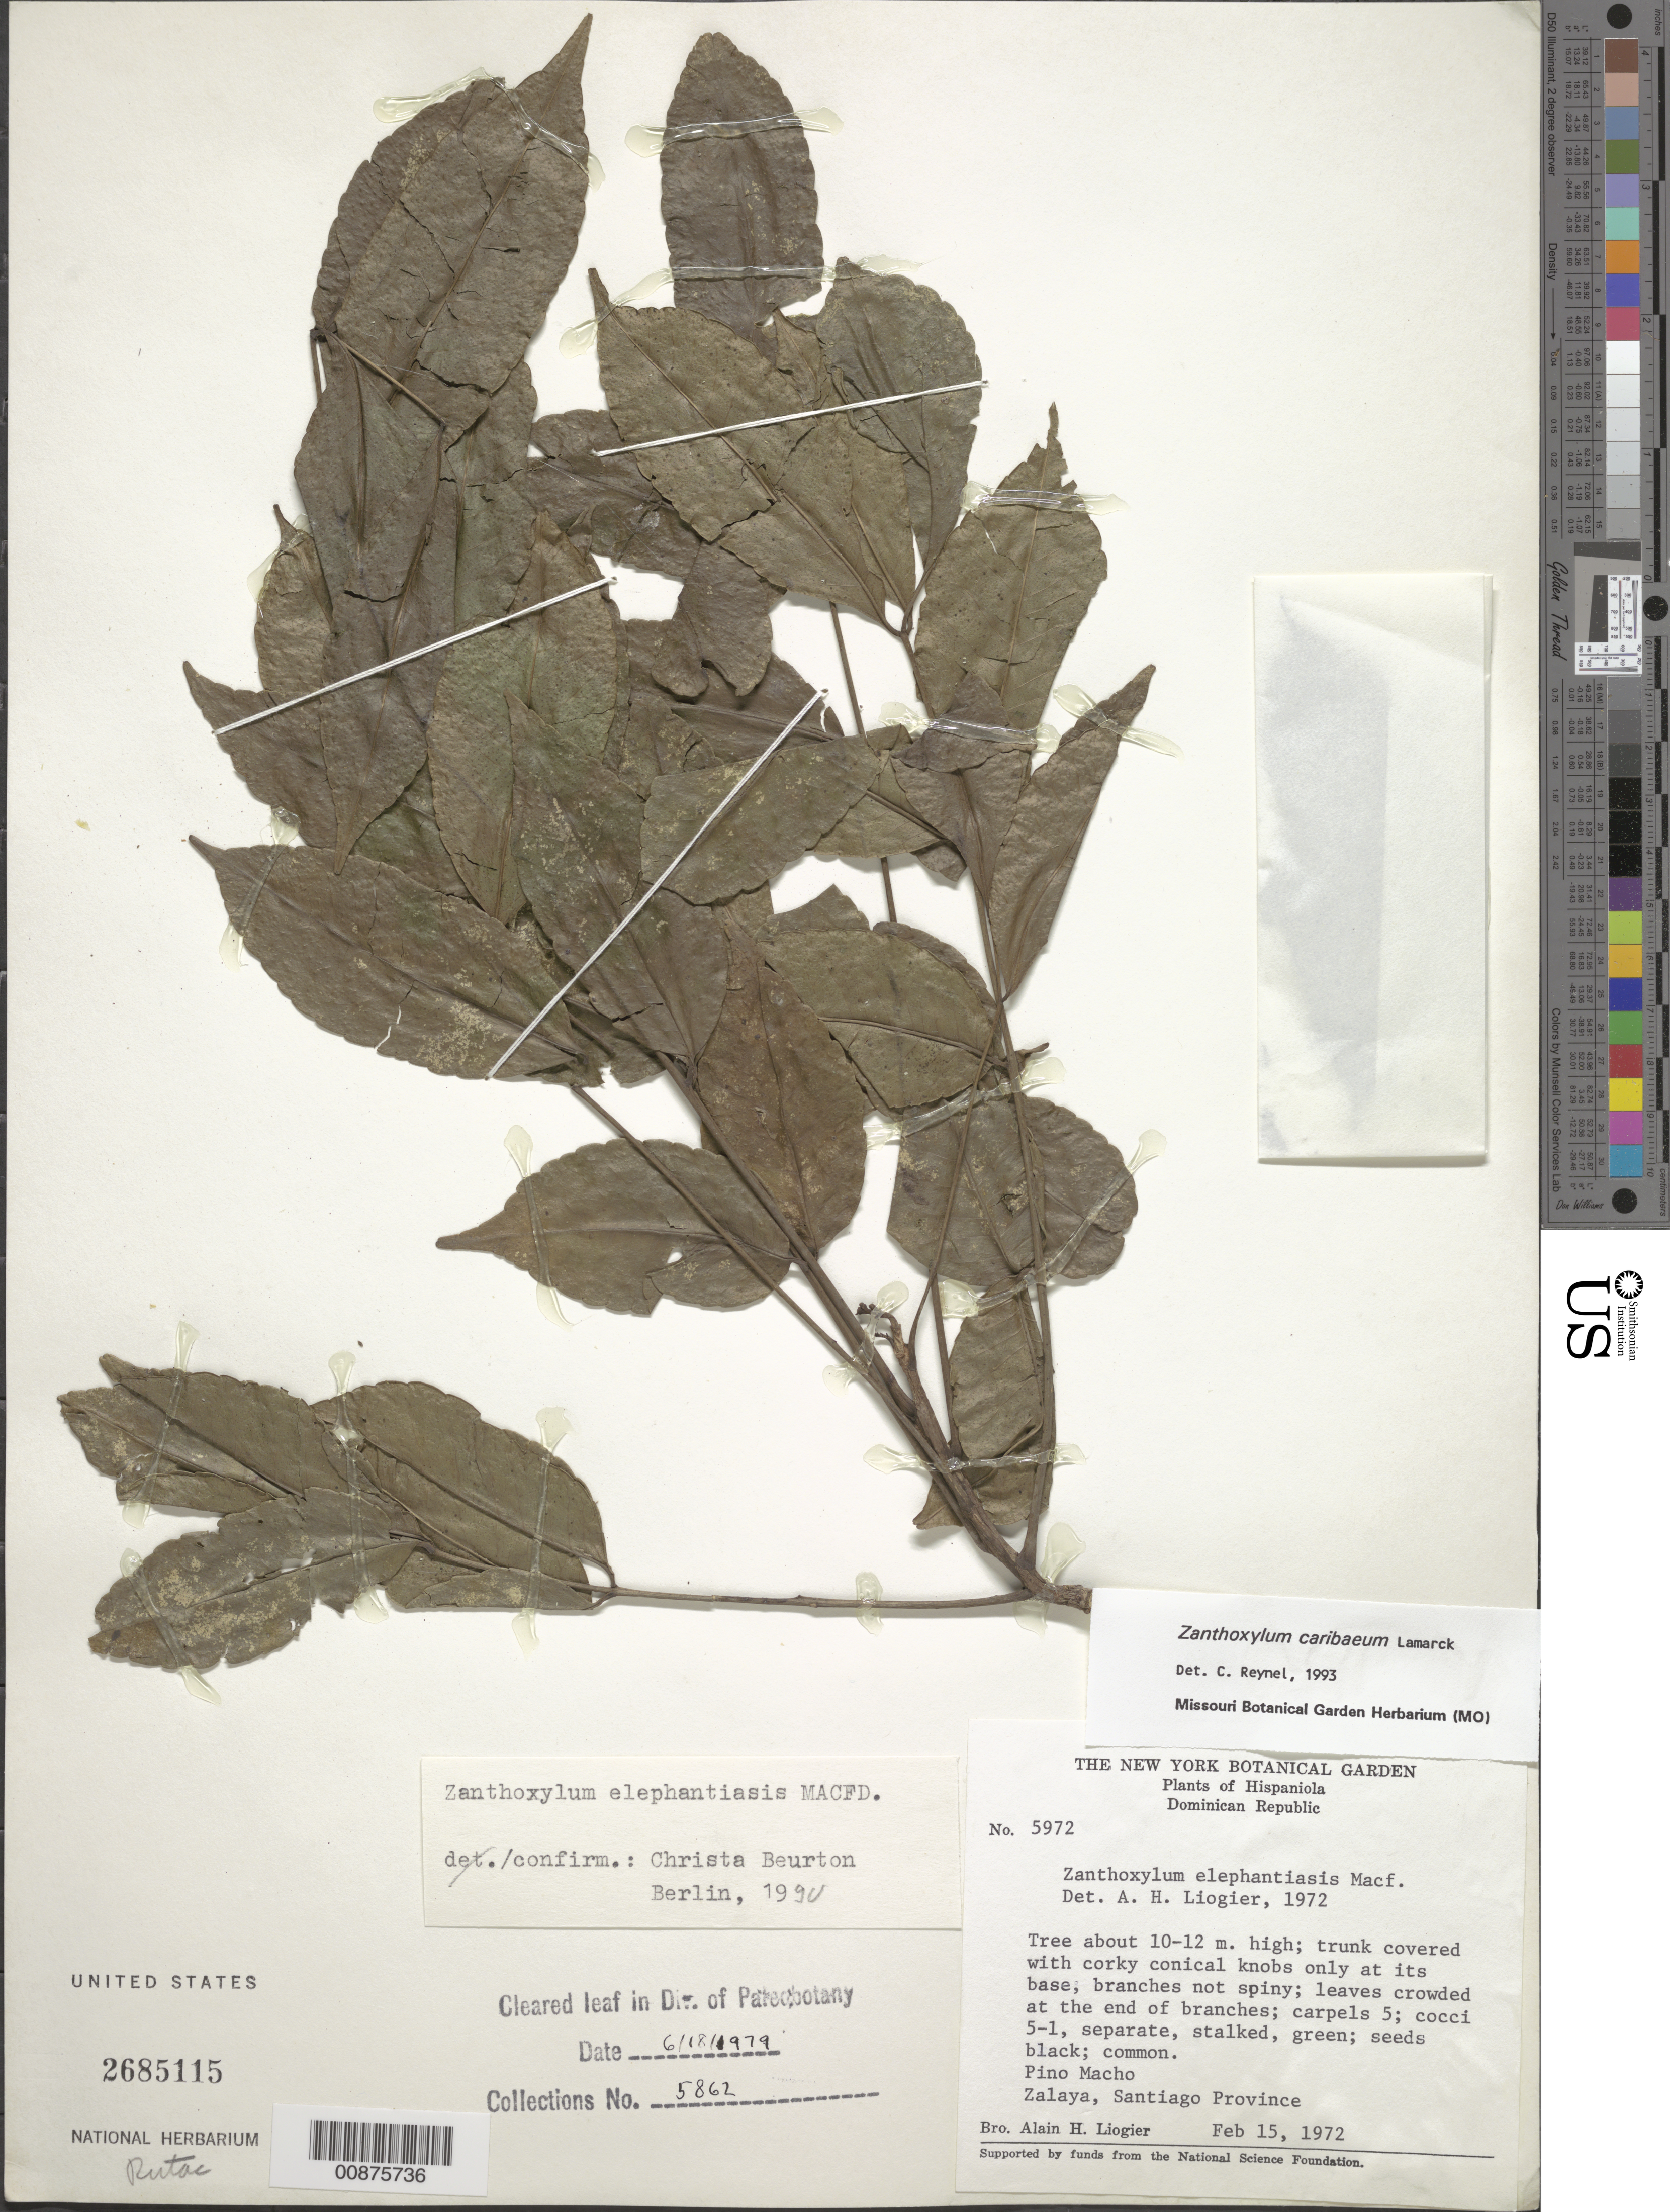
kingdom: Plantae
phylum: Tracheophyta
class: Magnoliopsida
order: Sapindales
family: Rutaceae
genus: Zanthoxylum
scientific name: Zanthoxylum caribaeum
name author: Lam.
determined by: Reynel, Carlos A., (MO), Missouri Botanical Garden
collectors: A. H. Liogier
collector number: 5972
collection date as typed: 15 Feb 1972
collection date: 1972-02-15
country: Dominican Republic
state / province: Santiago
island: Hispaniola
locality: Zalaya, Pino Macho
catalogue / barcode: US 2685115